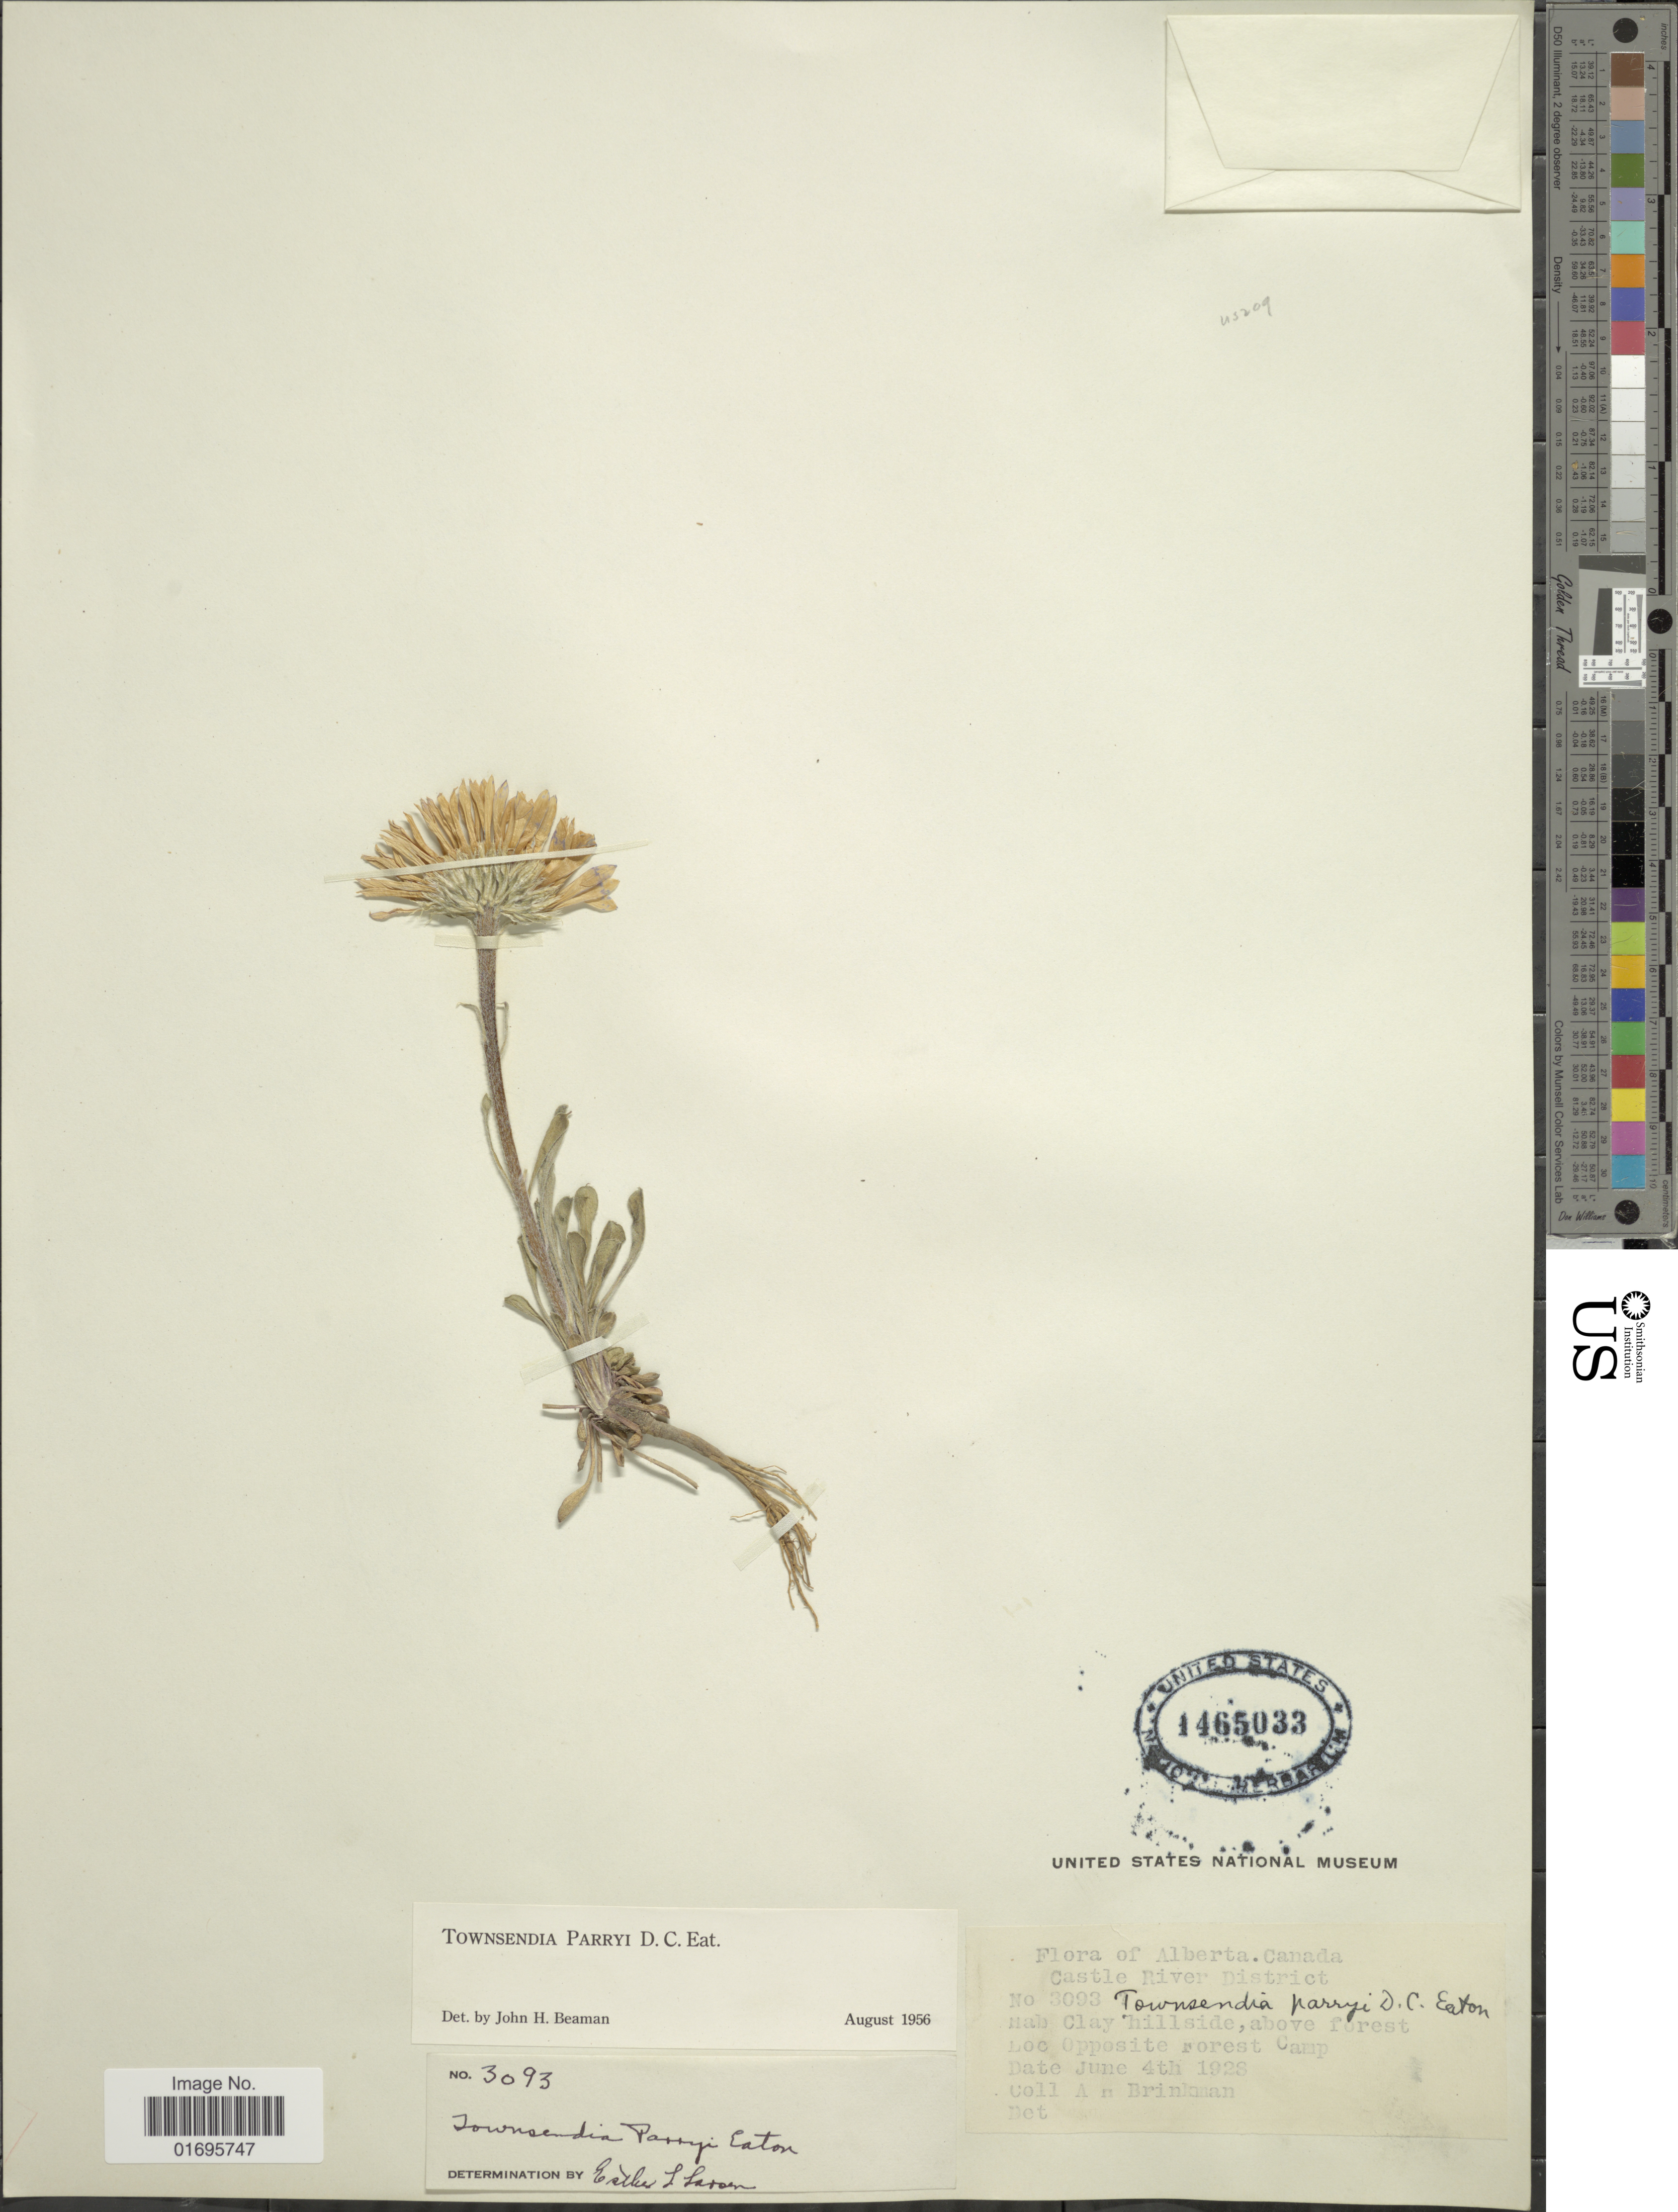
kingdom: Plantae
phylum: Tracheophyta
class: Magnoliopsida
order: Asterales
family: Asteraceae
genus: Townsendia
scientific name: Townsendia parryi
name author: D.C. Eaton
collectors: A. Brinkman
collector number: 3093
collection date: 1928-06-04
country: Canada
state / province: Alberta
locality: Castle River District. Opposite Forest Camp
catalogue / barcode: US 1465033